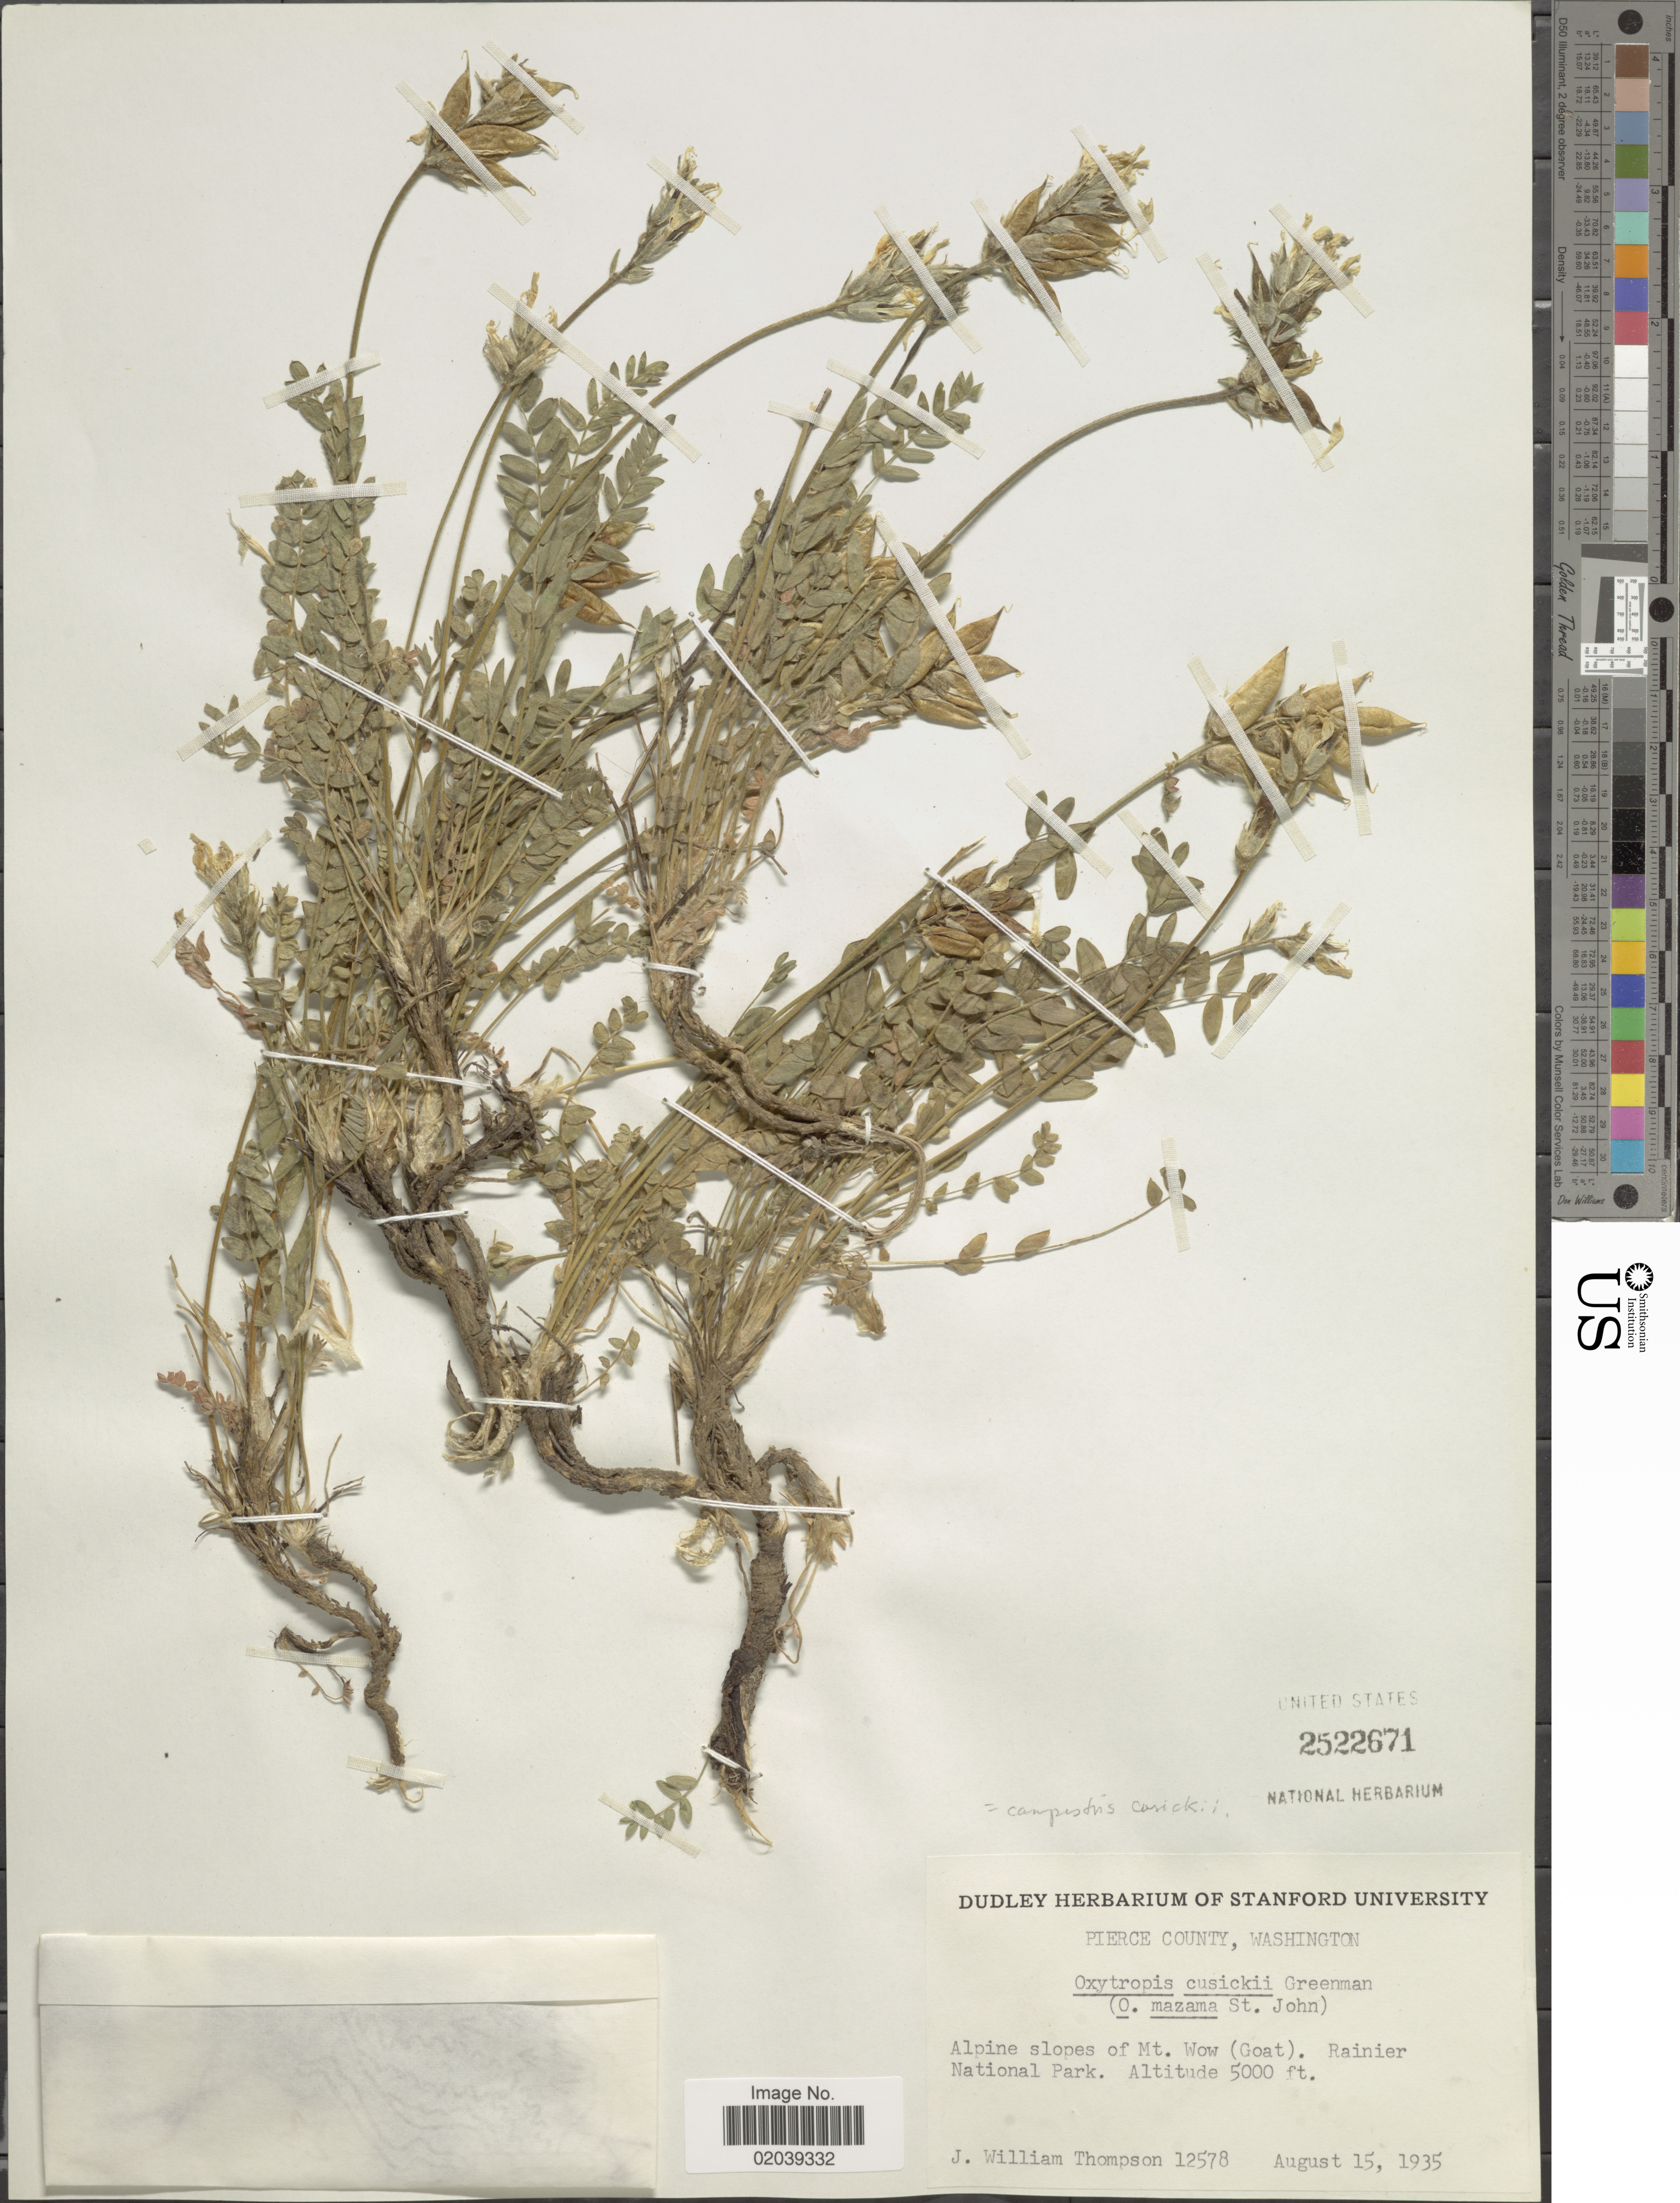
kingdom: Plantae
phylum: Tracheophyta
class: Magnoliopsida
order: Fabales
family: Fabaceae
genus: Oxytropis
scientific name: Oxytropis campestris var. cusickii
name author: (Greenm.) Barneby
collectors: J. W. Thompson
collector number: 12578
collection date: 1935-08-15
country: United States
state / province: Washington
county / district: Pierce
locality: Pierce County. Alpine slopes of Mt. Wow (Goat). Rainier National Park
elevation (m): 1524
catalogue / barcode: US 2522671